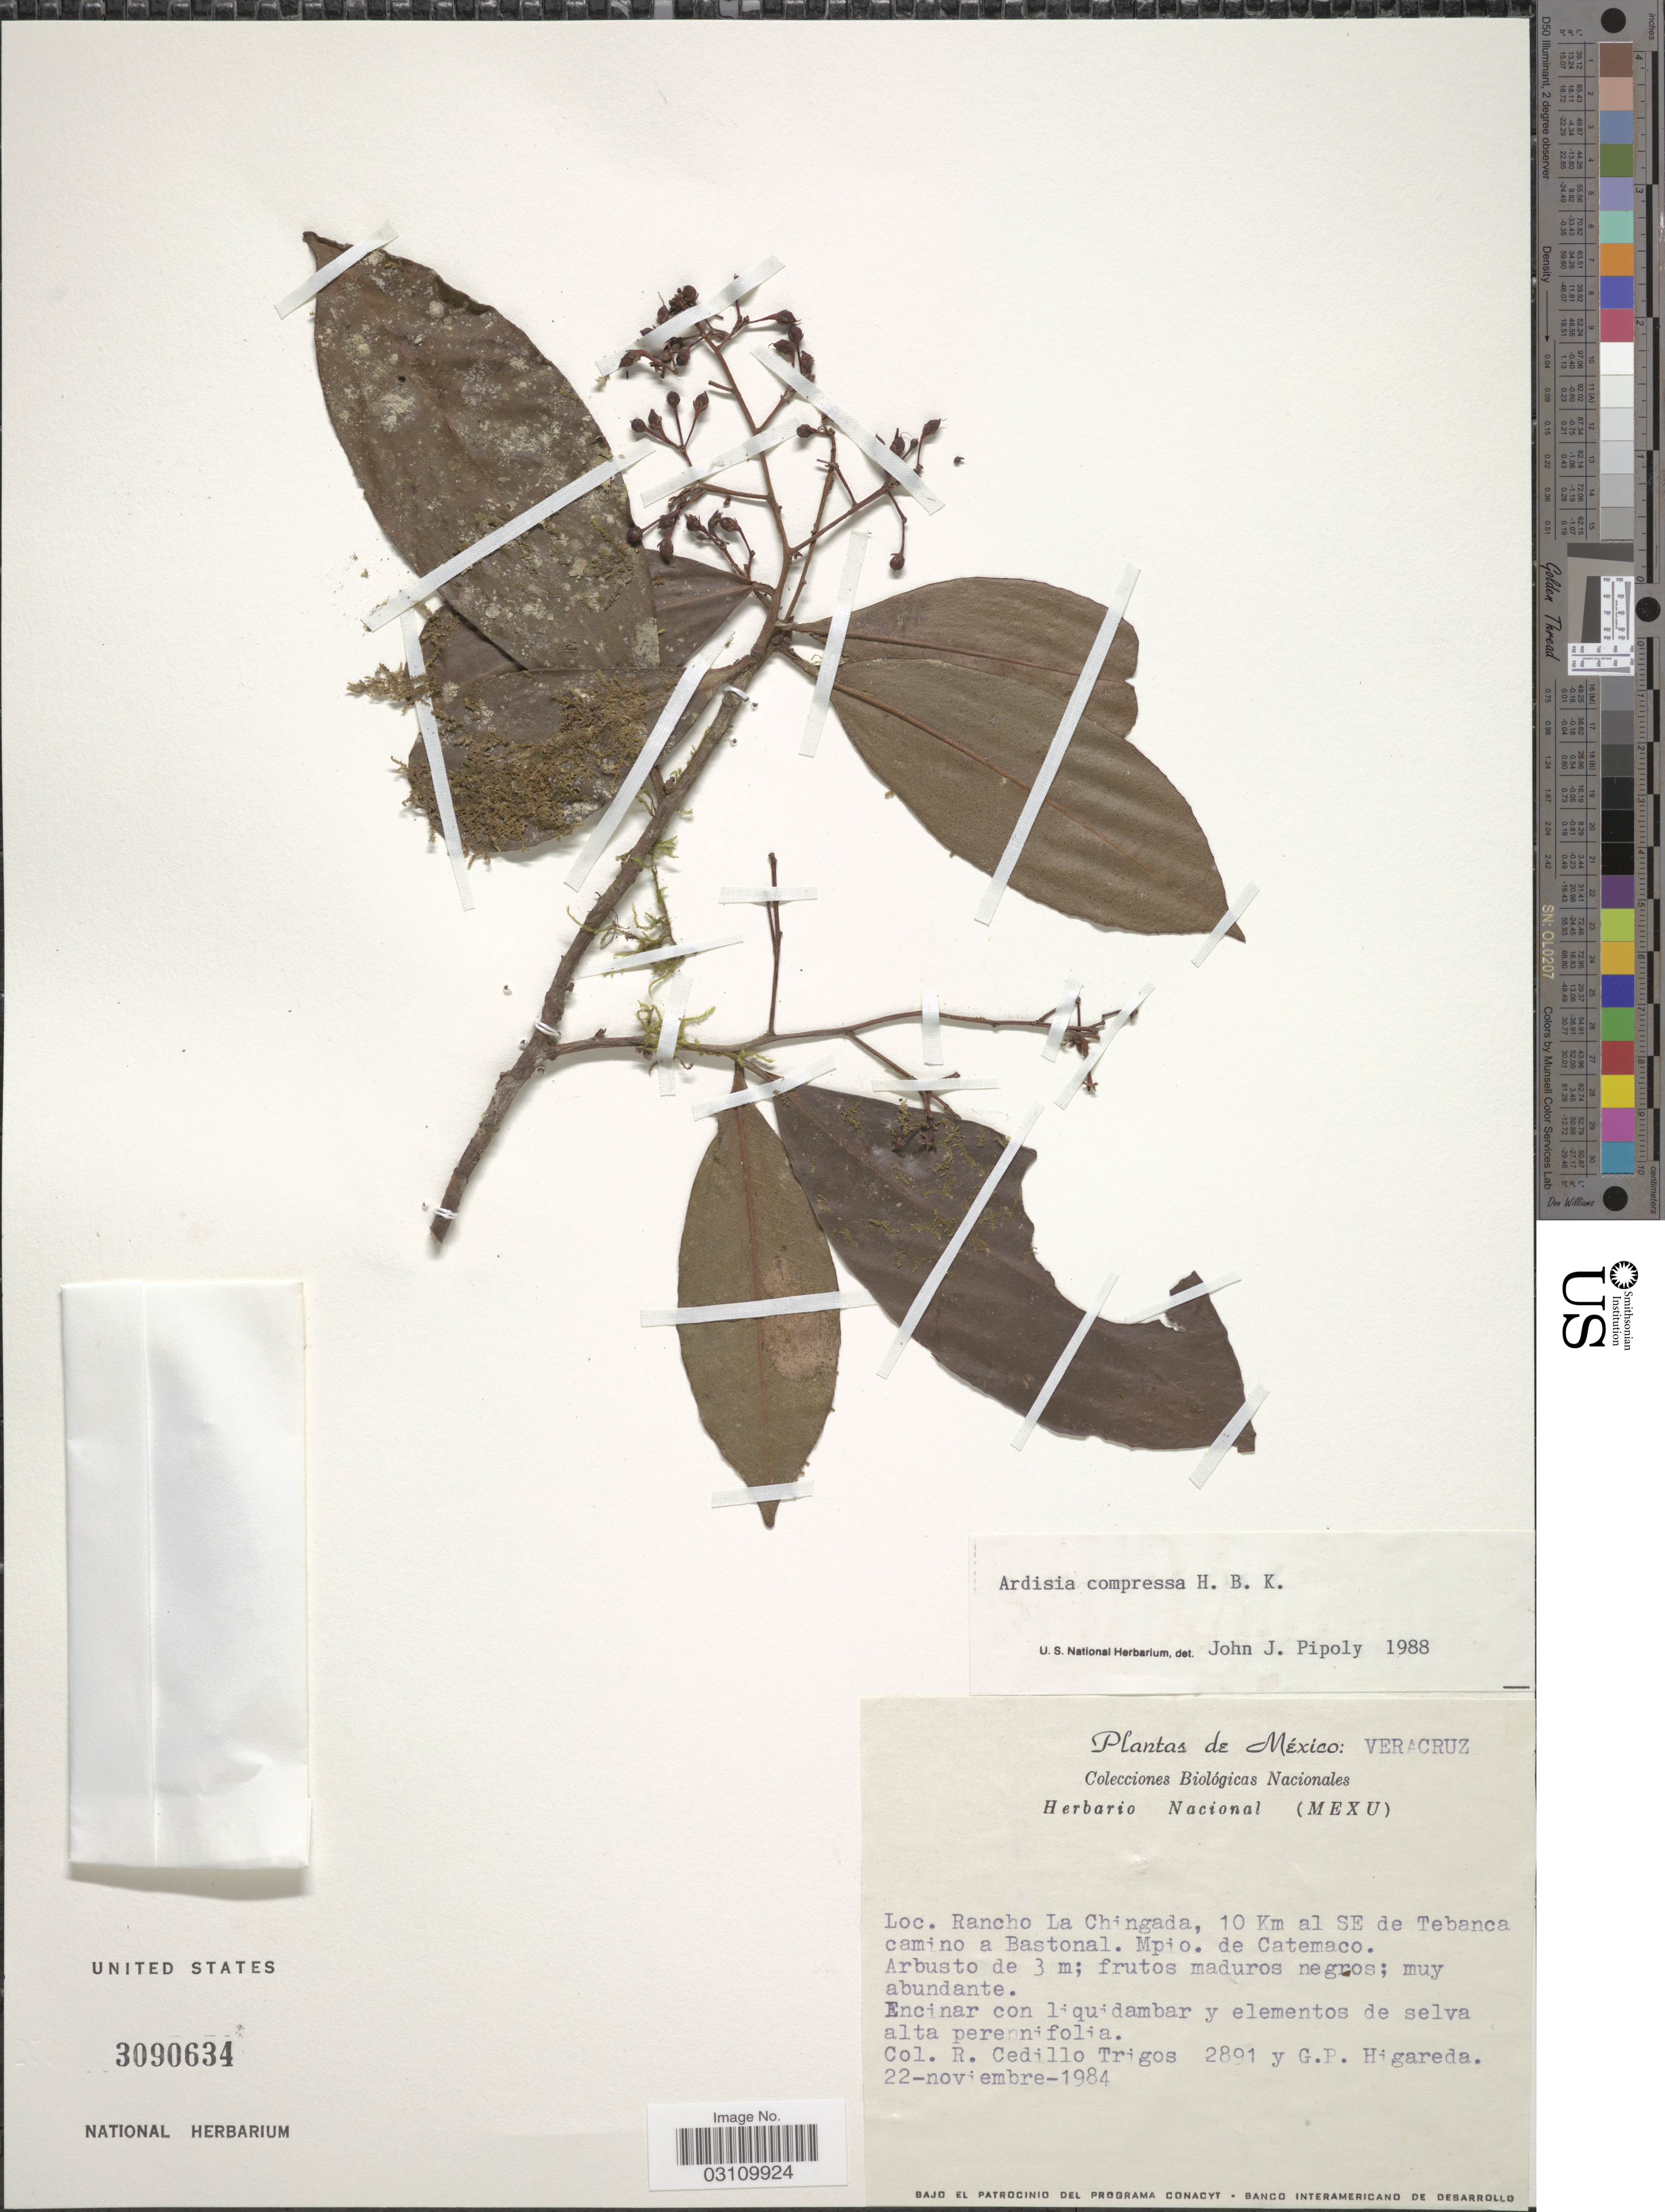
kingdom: Plantae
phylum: Tracheophyta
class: Magnoliopsida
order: Ericales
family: Primulaceae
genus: Ardisia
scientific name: Ardisia compressa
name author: Kunth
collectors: R. CedilloT. & G. Higareda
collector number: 2891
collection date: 1984-11-22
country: Mexico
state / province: Veracruz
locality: Veracruz, Rancho La Chingada, 10 Km al SE de Tebanca camino a Bastonal. Mpio. de Catemaco.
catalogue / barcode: US 3090634